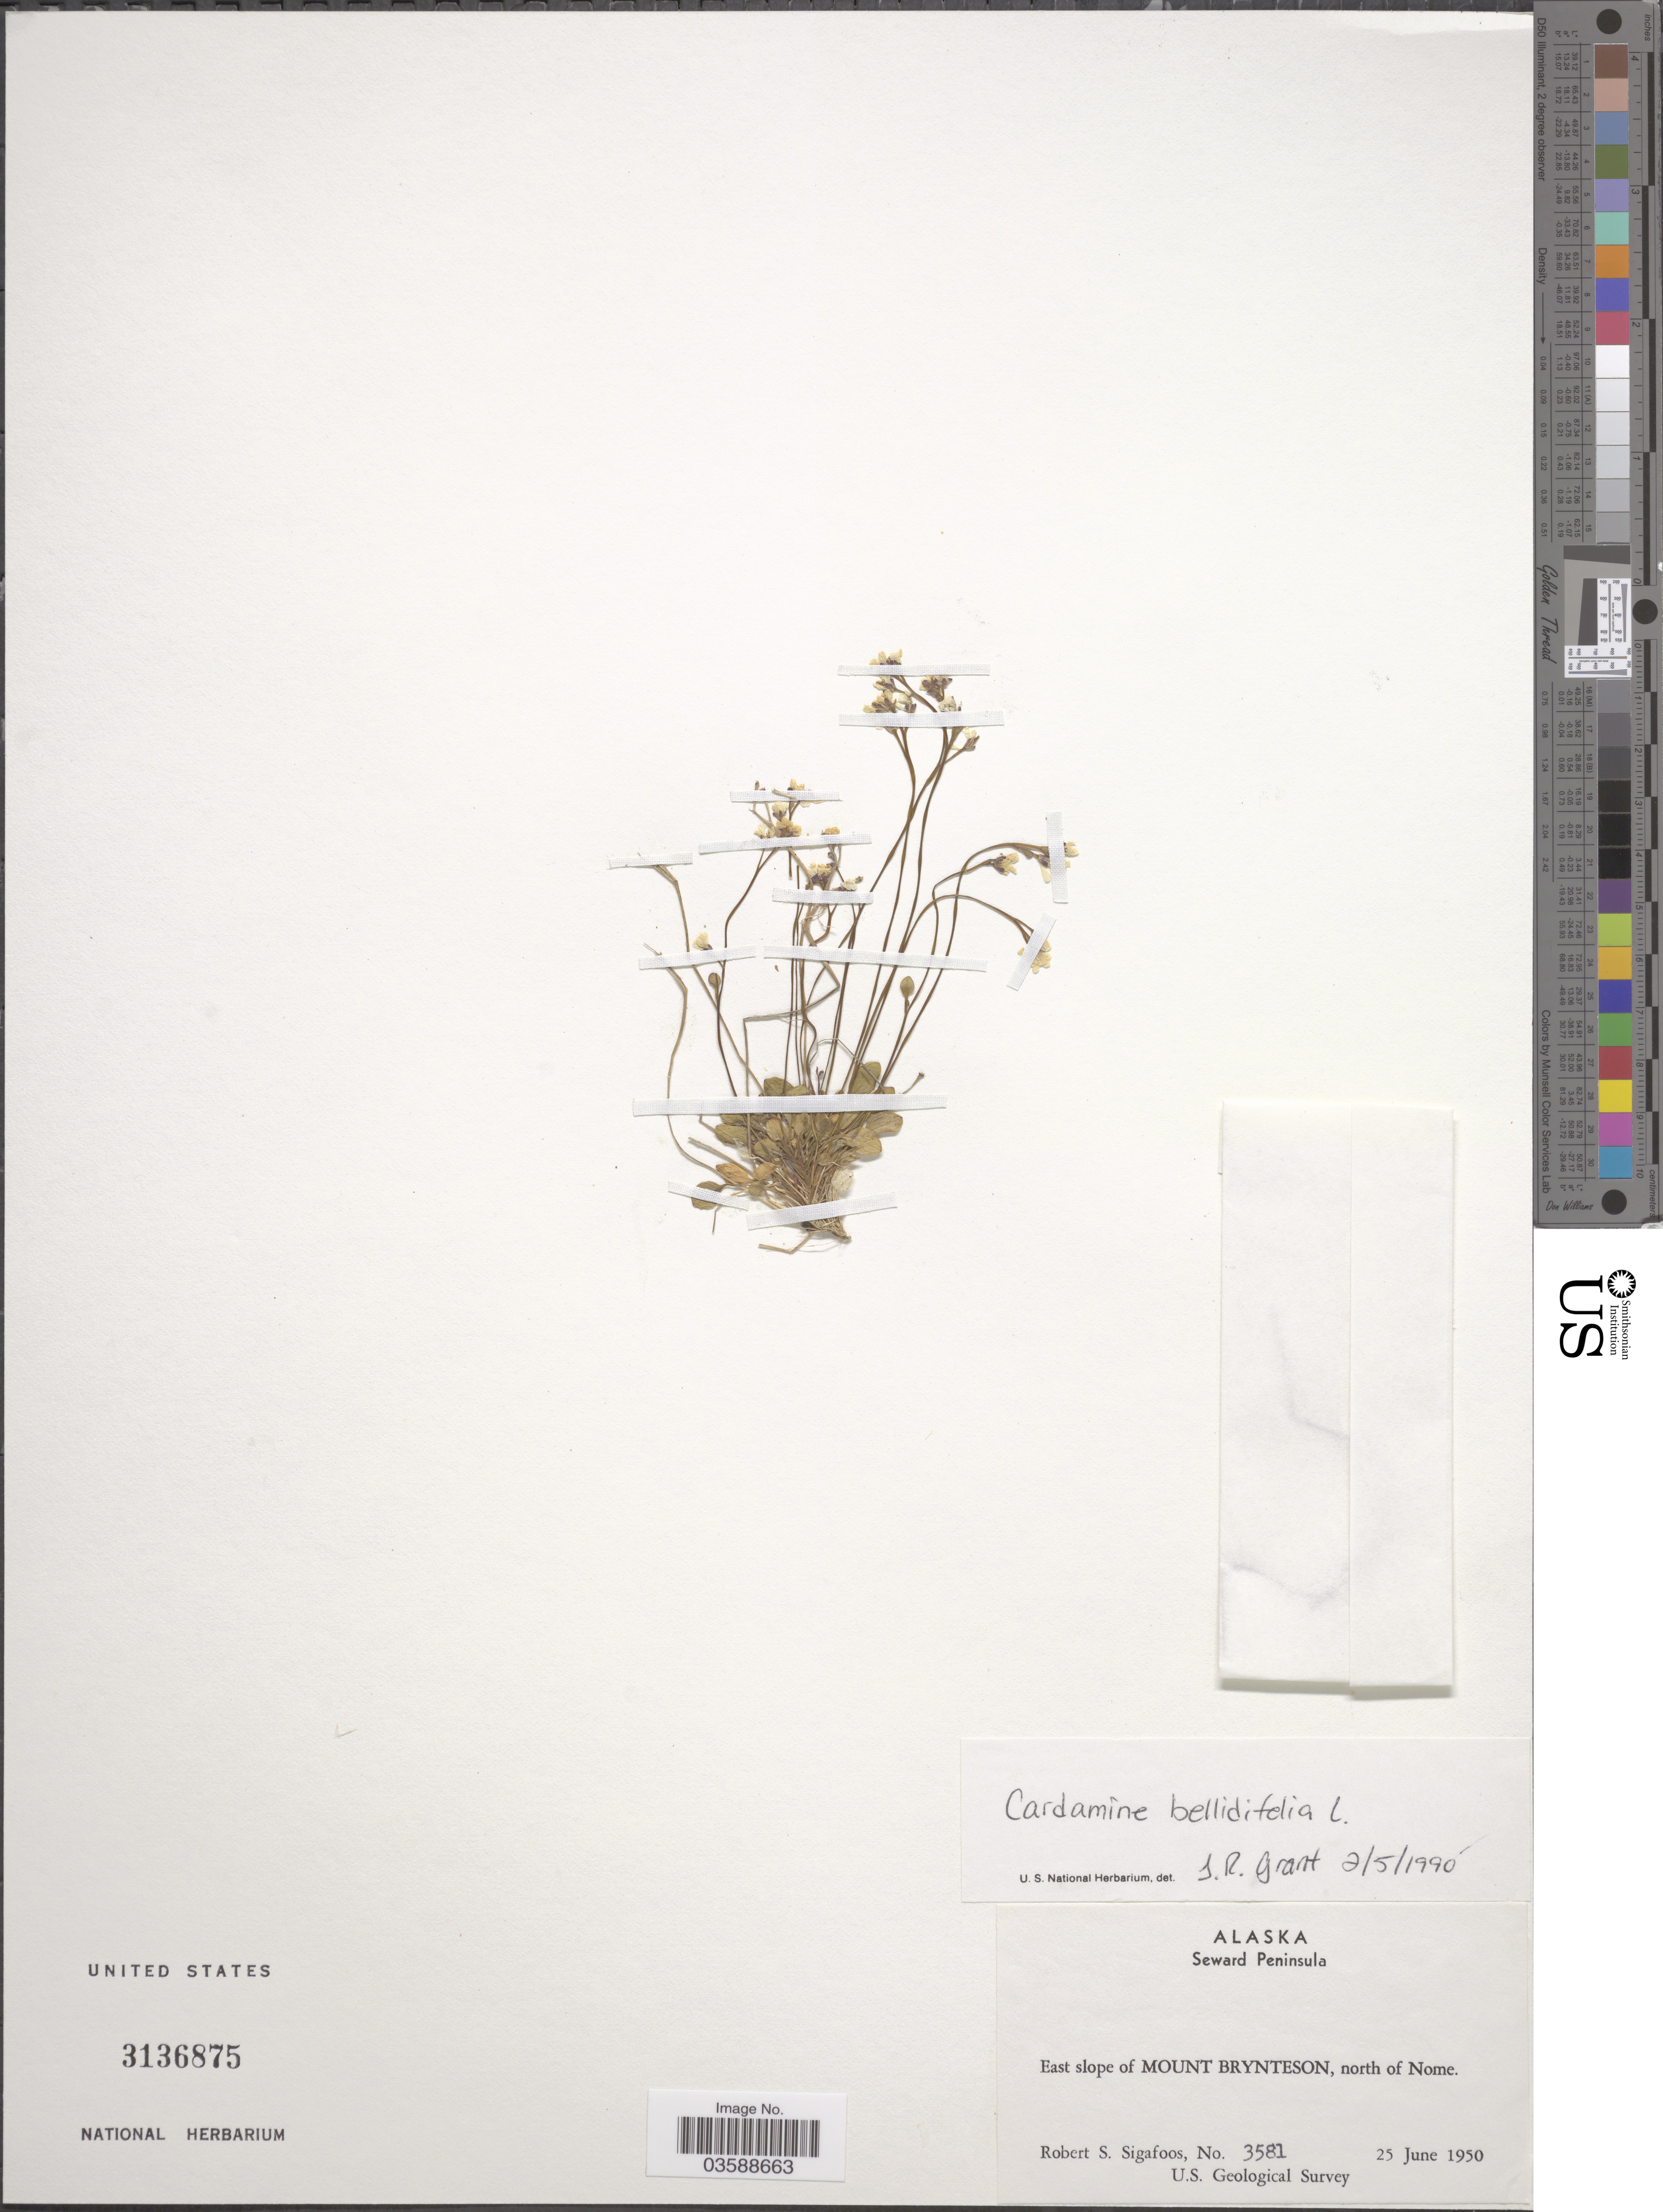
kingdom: Plantae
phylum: Tracheophyta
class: Magnoliopsida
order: Brassicales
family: Brassicaceae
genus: Cardamine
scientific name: Cardamine bellidifolia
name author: L.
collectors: R. Sigafoos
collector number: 3581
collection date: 1950-06-25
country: United States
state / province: Alaska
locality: Seward Peninsula. East slope of Mount Brynteson, north of Nome.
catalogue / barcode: US 3136875